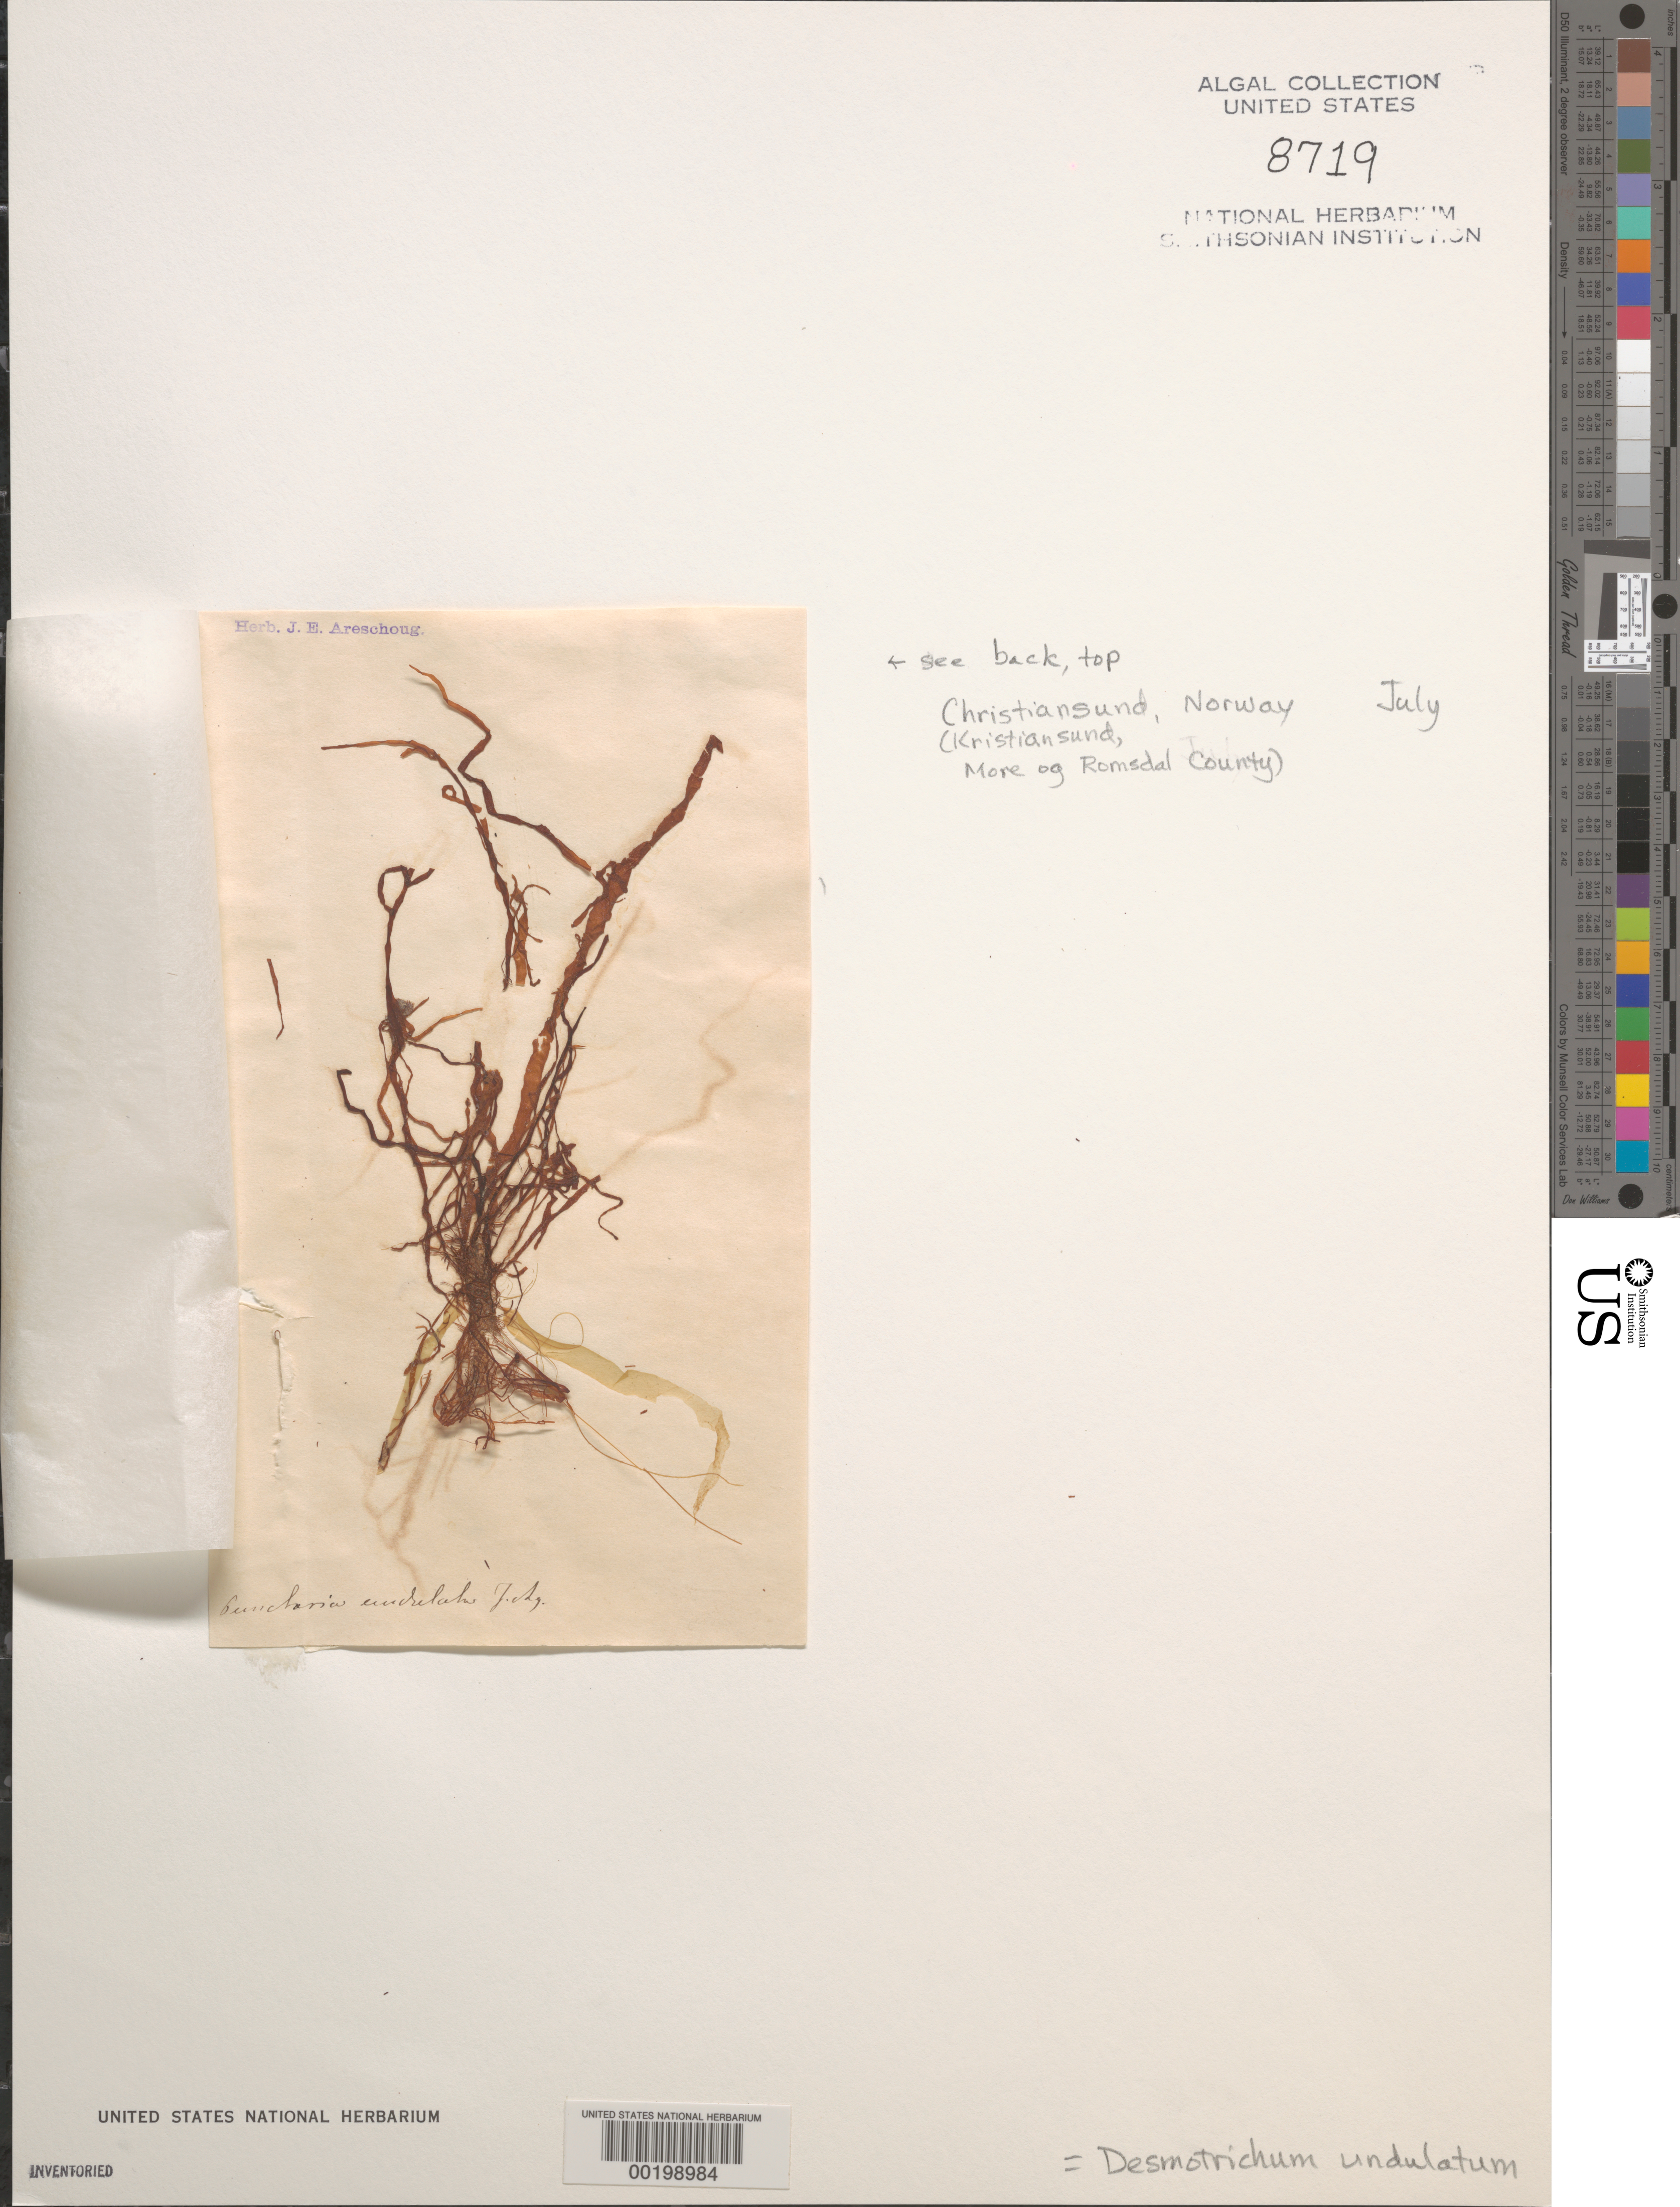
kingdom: Chromista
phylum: Ochrophyta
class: Phaeophyceae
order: Ectocarpales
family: Chordariaceae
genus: Punctaria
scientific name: Punctaria tenuissima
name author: (C. Agardh)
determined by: Algae name updating Project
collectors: J. Areschoug (herbarium)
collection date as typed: Jul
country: Norway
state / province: More og Romdal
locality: Kristiansund (christiansund)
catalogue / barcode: US 8719